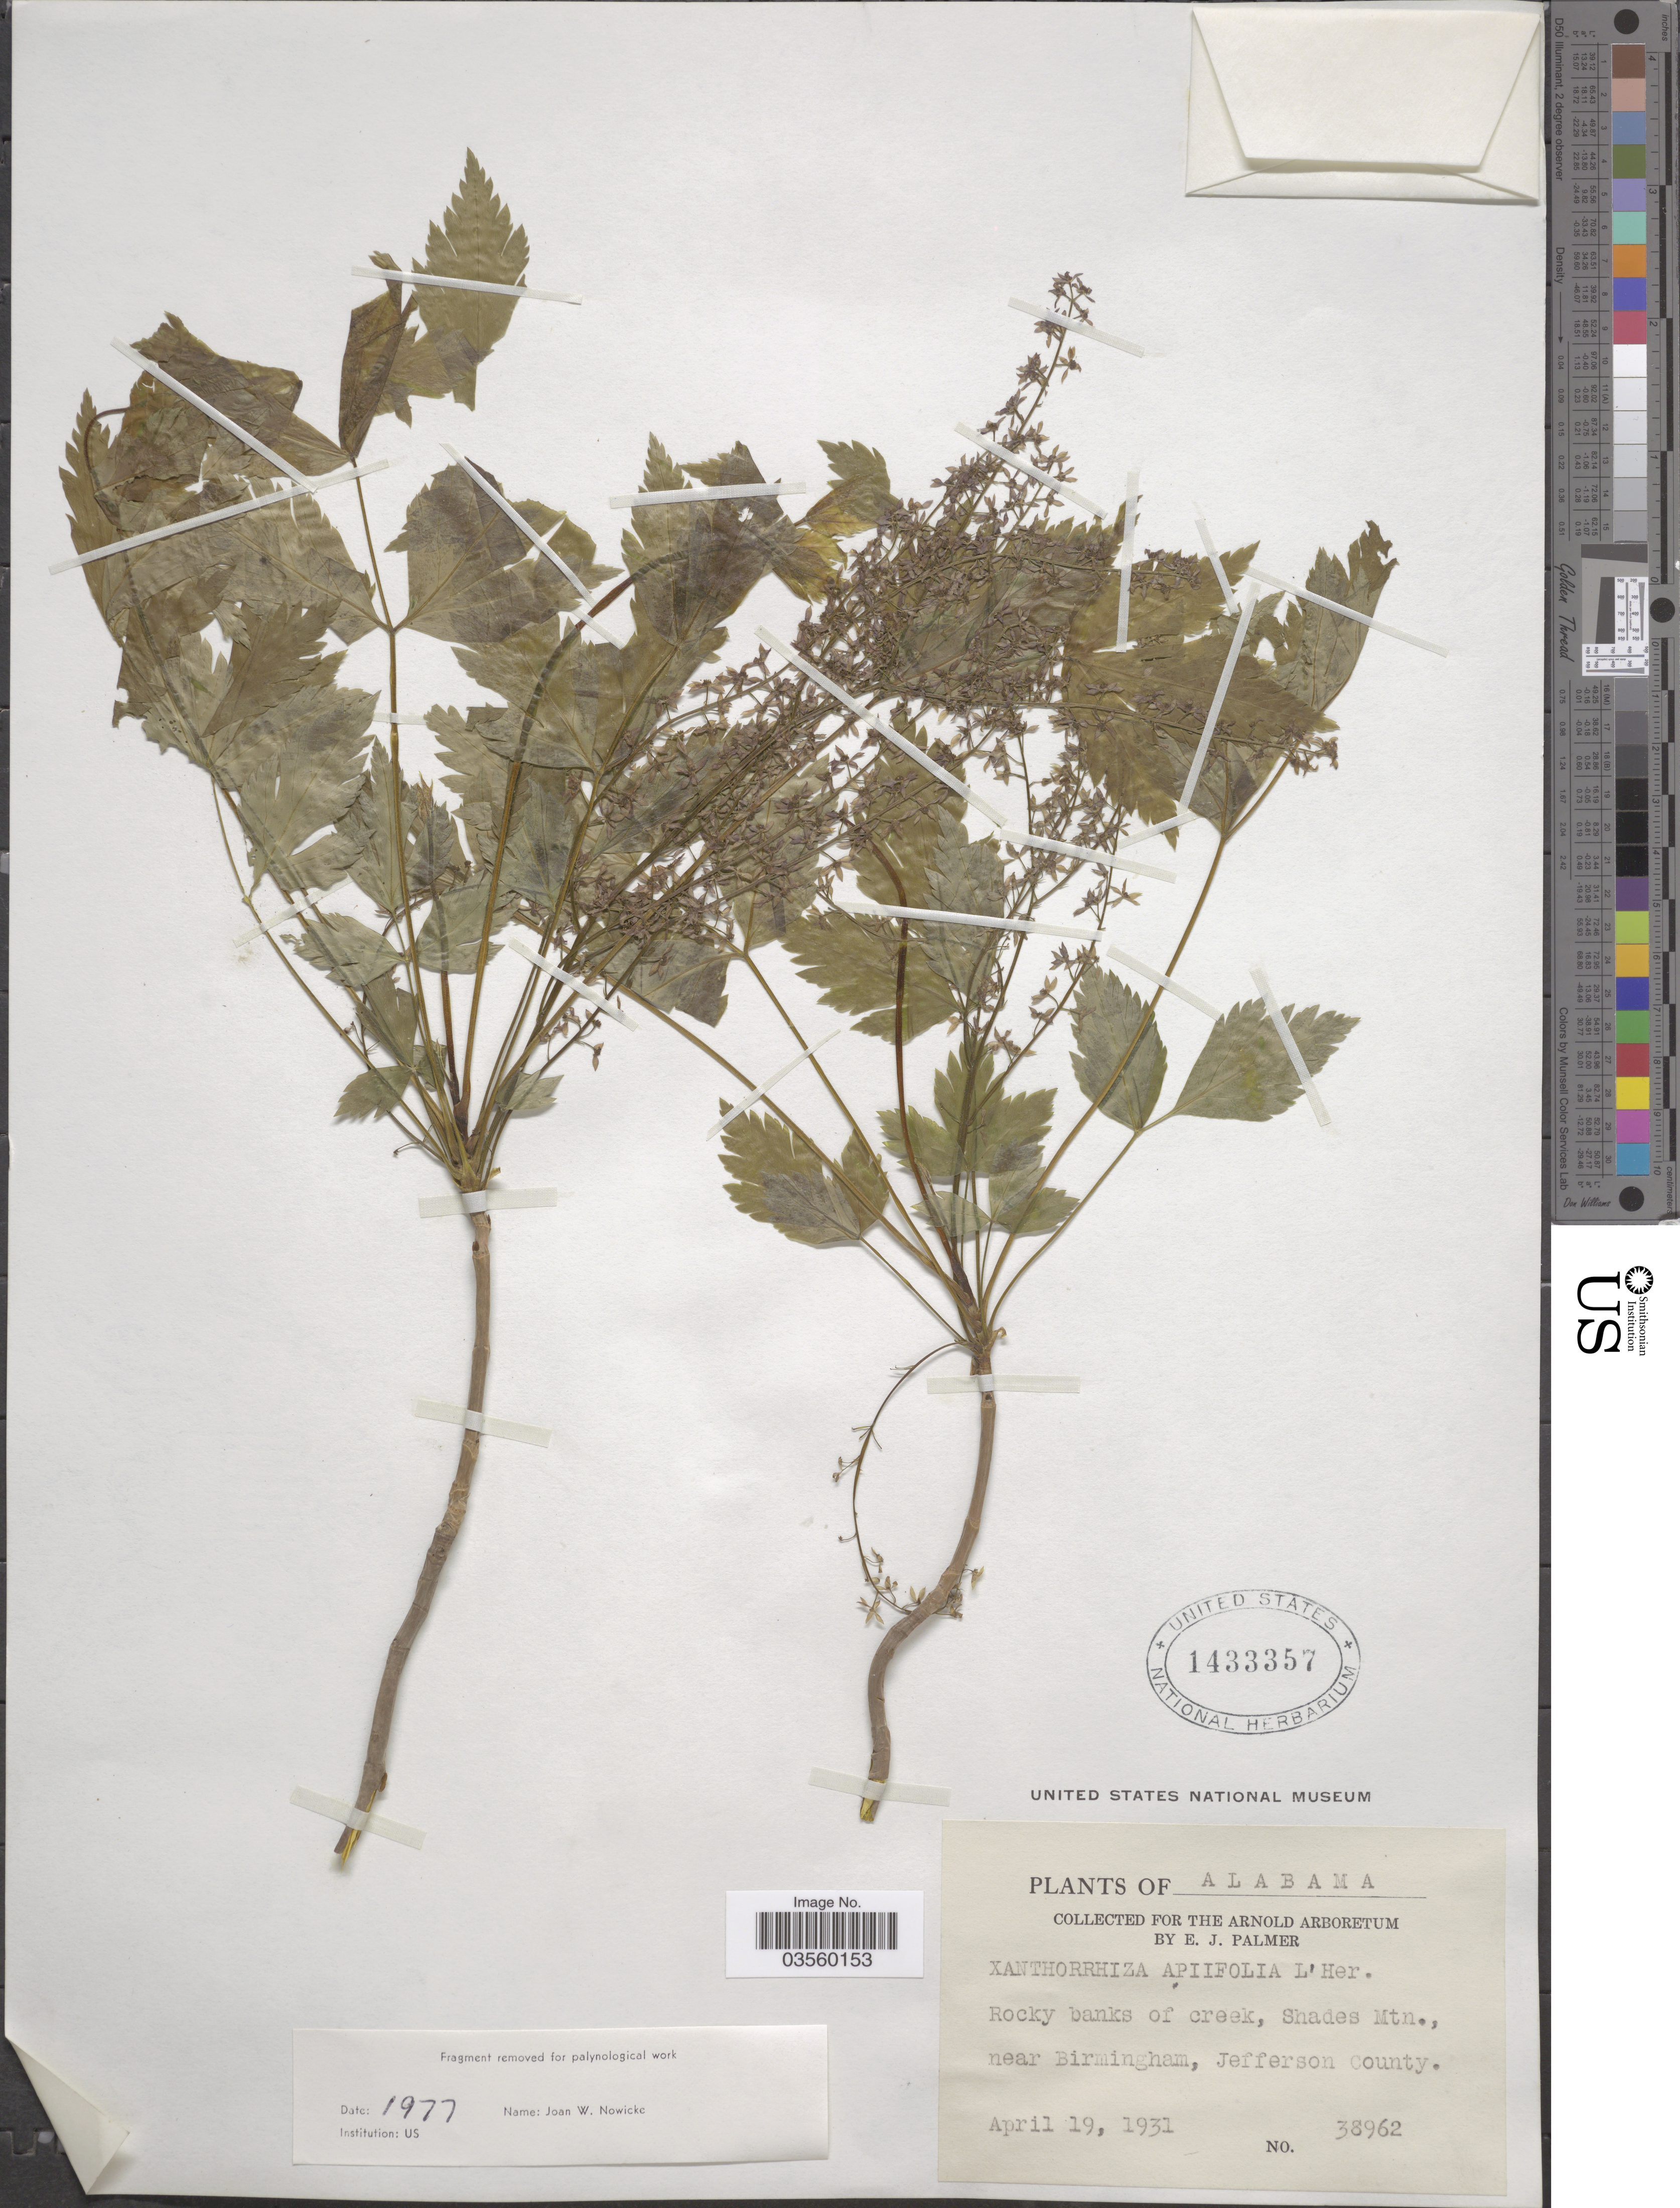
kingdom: Plantae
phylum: Tracheophyta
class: Magnoliopsida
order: Ranunculales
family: Ranunculaceae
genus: Xanthorhiza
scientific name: Xanthorhiza apiifolia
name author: L'Hér.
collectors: E. J. Palmer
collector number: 38962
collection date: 1931-04-19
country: United States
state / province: Alabama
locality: Rocky banks of creek, Shades Mtn., near Birmingham, Jefferson County.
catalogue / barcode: US 1433357